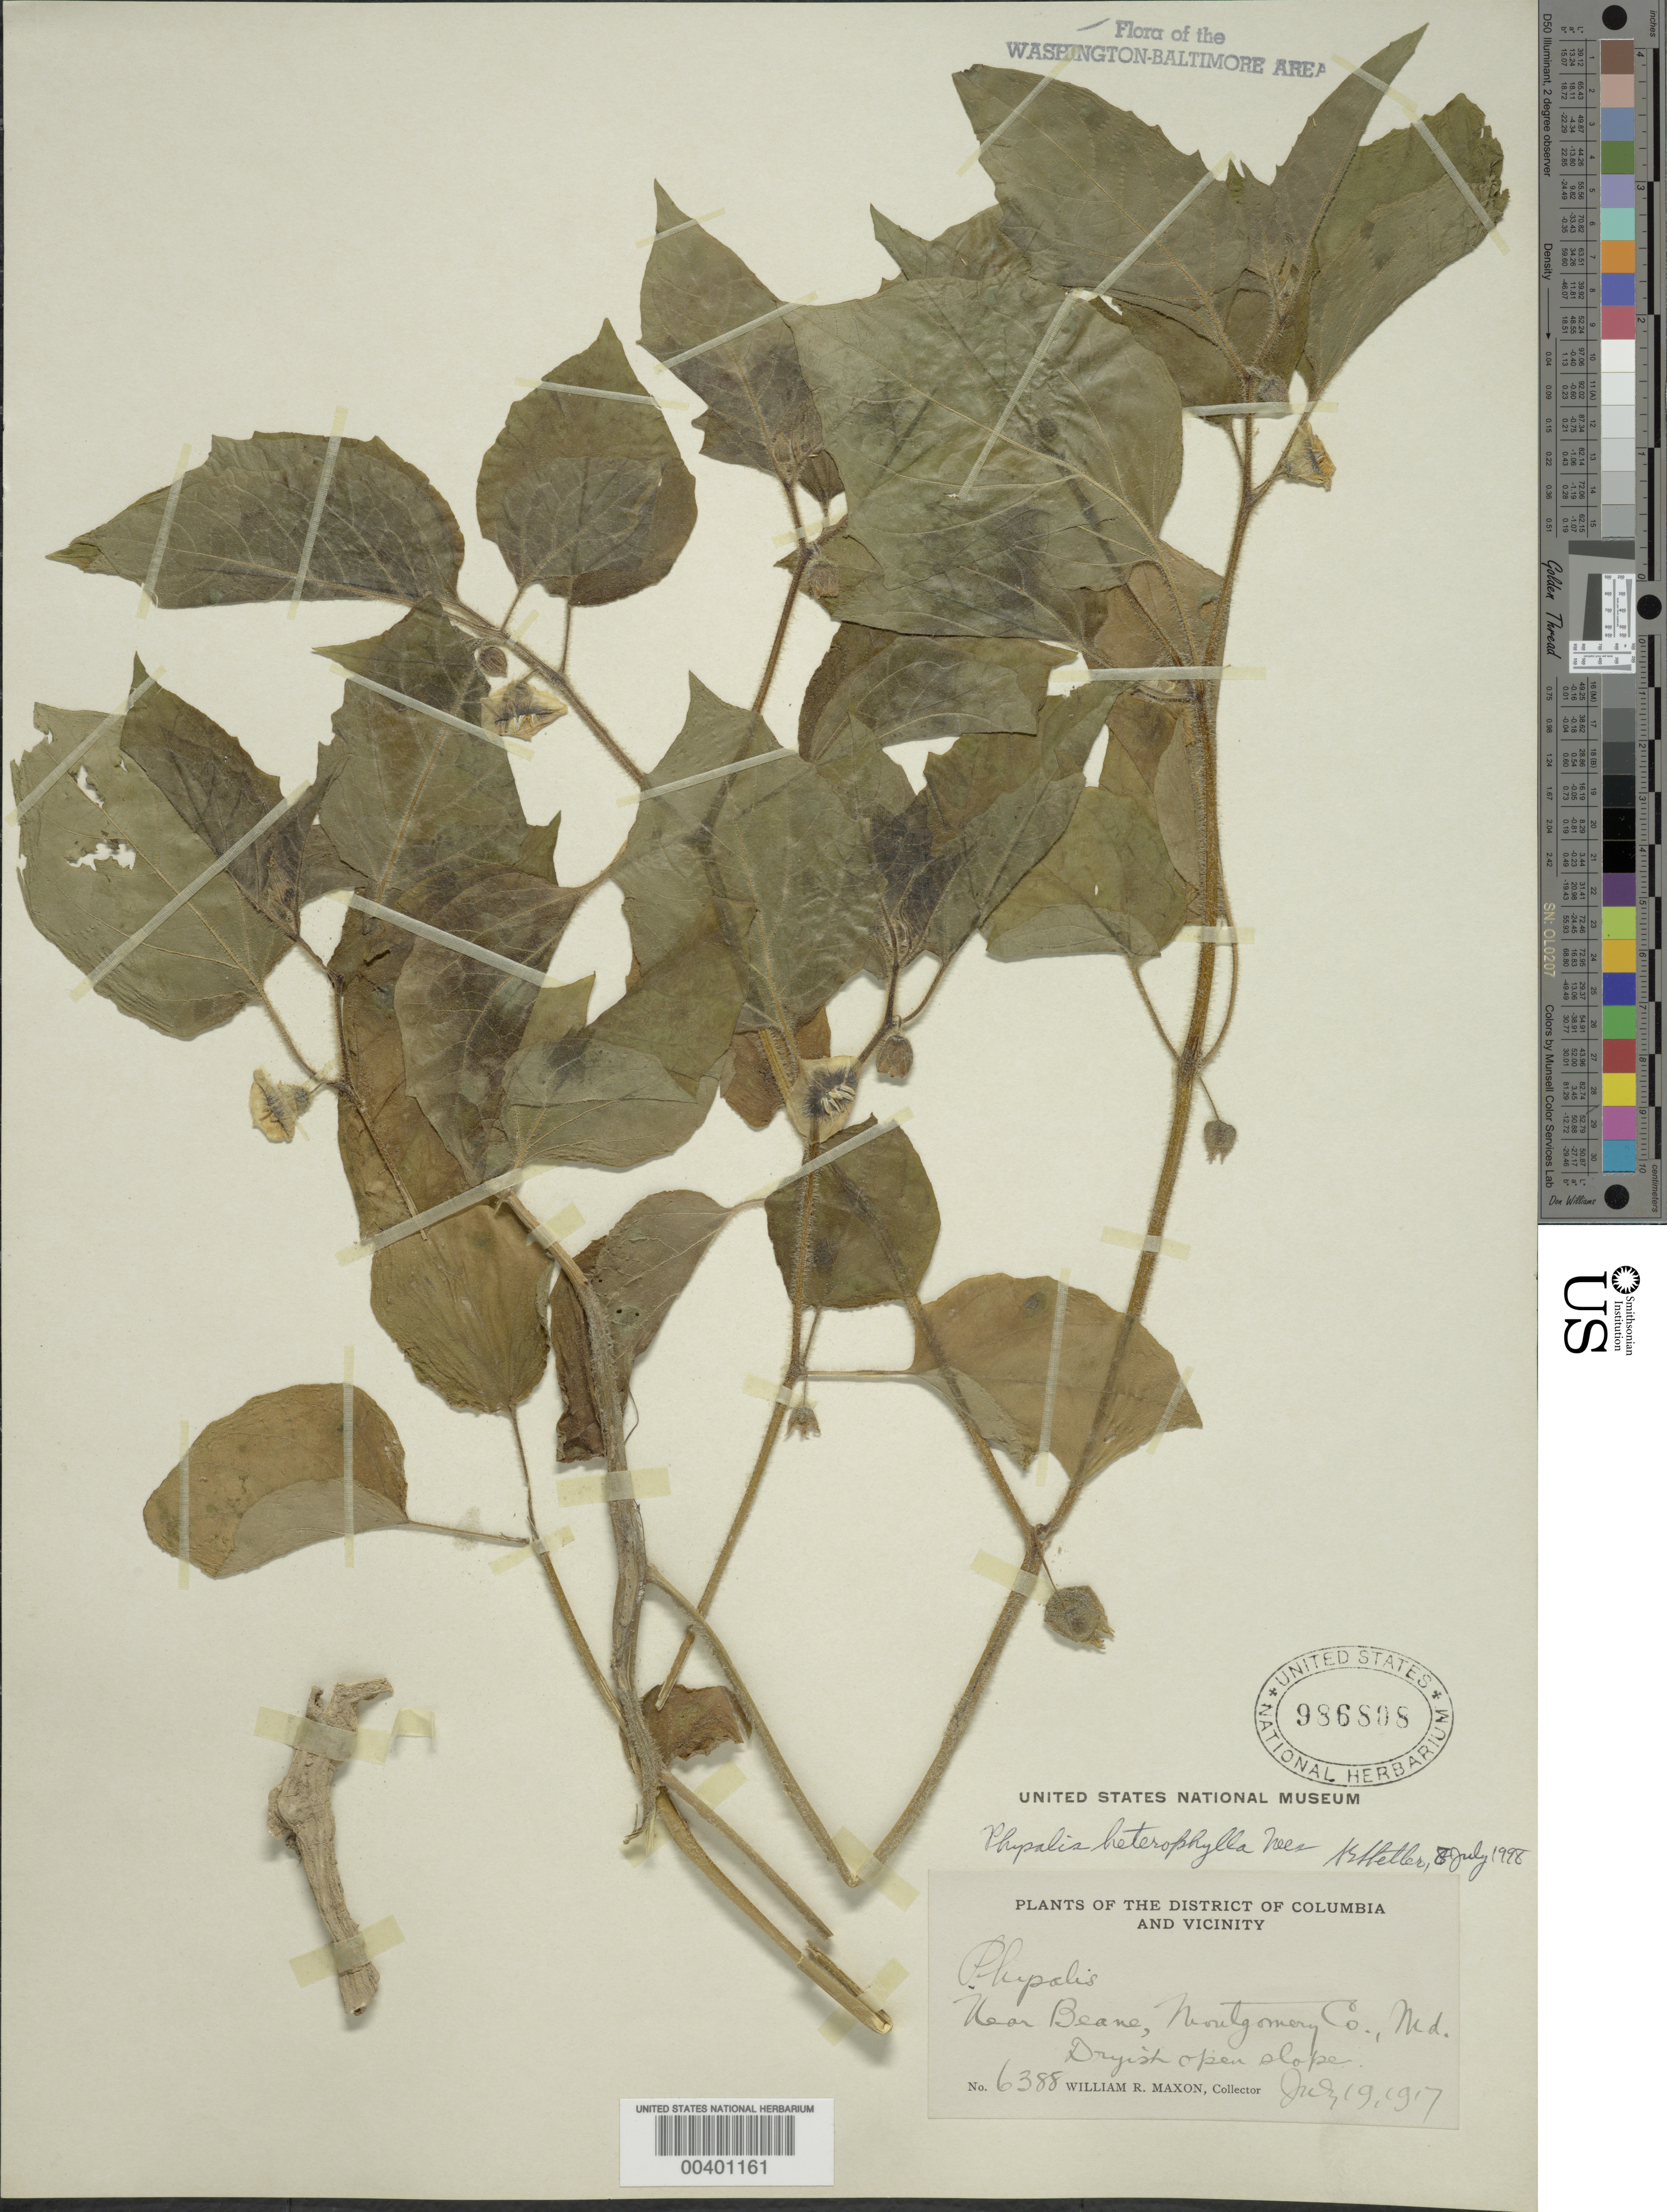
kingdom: Plantae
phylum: Tracheophyta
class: Magnoliopsida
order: Solanales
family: Solanaceae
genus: Physalis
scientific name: Physalis heterophylla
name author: Nees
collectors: W. R. Maxon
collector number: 6388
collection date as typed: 19 Jul 1917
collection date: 1917-07-19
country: United States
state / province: Maryland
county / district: Montgomery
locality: Near Beane on dryish open slope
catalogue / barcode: US 986808